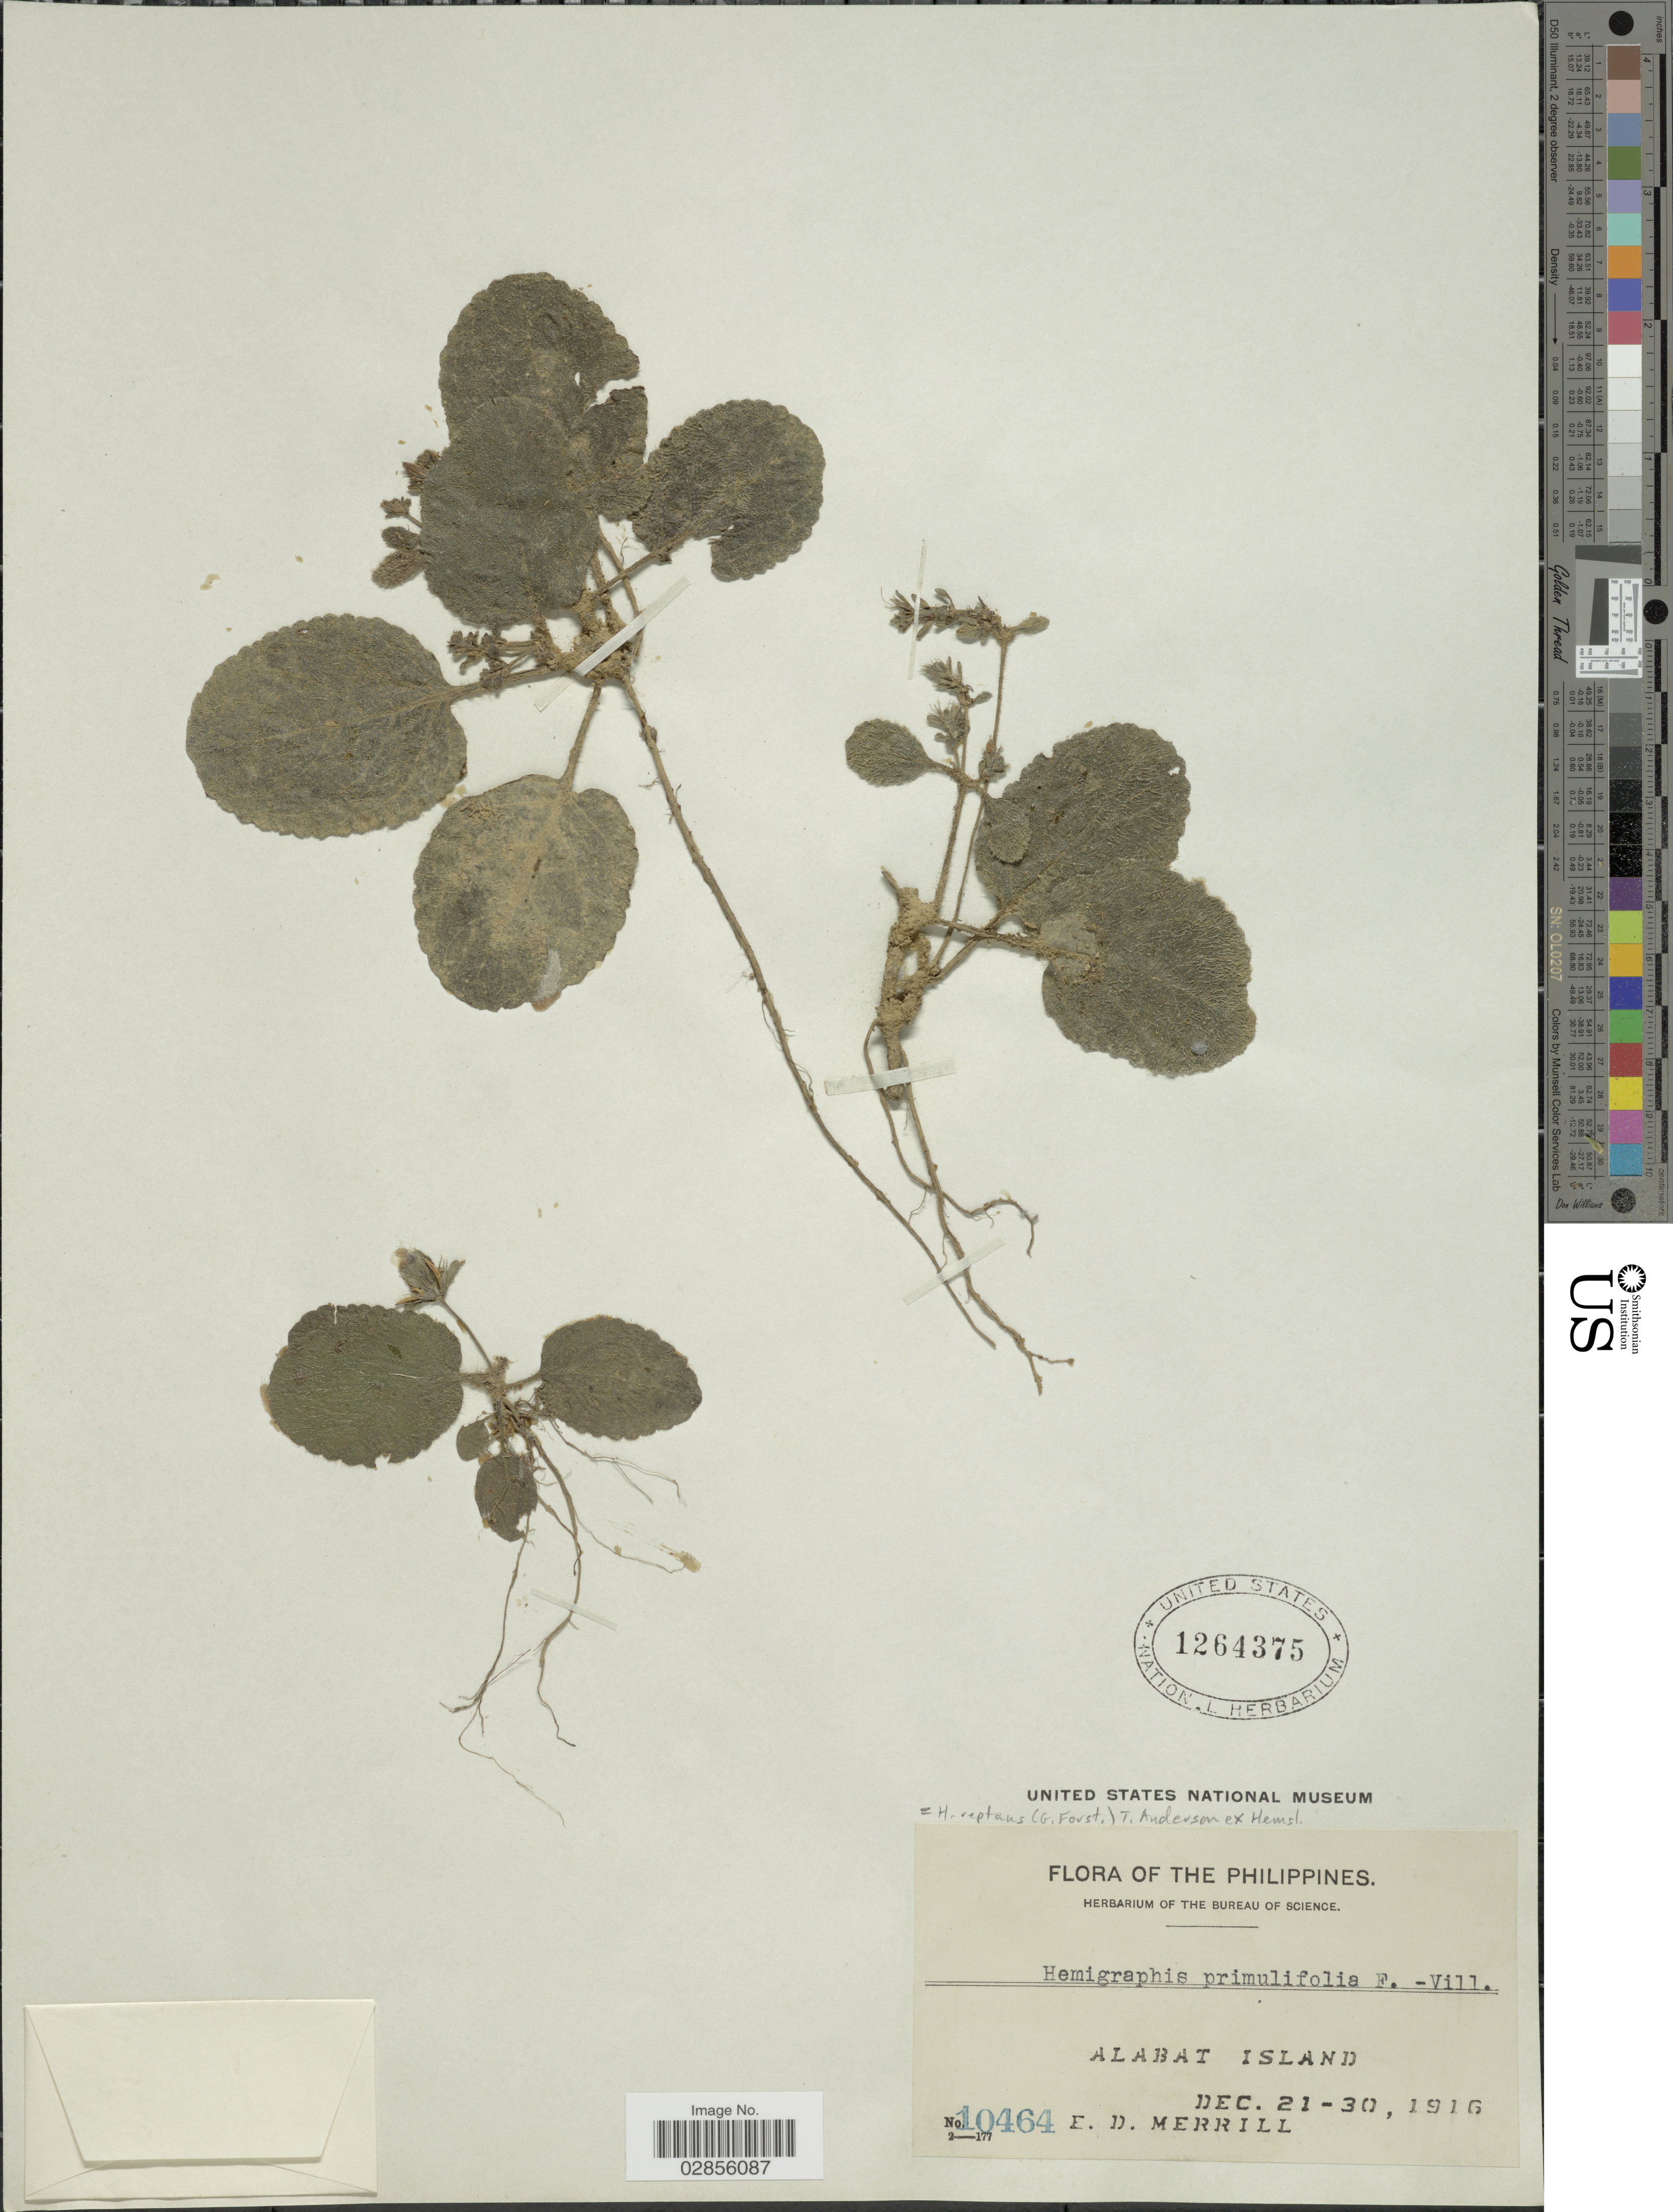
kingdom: Plantae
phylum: Tracheophyta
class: Magnoliopsida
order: Lamiales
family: Acanthaceae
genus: Hemigraphis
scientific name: Hemigraphis reptans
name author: (G. Forst.) T. Anderson ex Hemsl.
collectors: E. D. Merrill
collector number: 10464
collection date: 1916-12-21/1916-12-30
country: Philippines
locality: Alabat Island.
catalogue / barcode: US 1264375